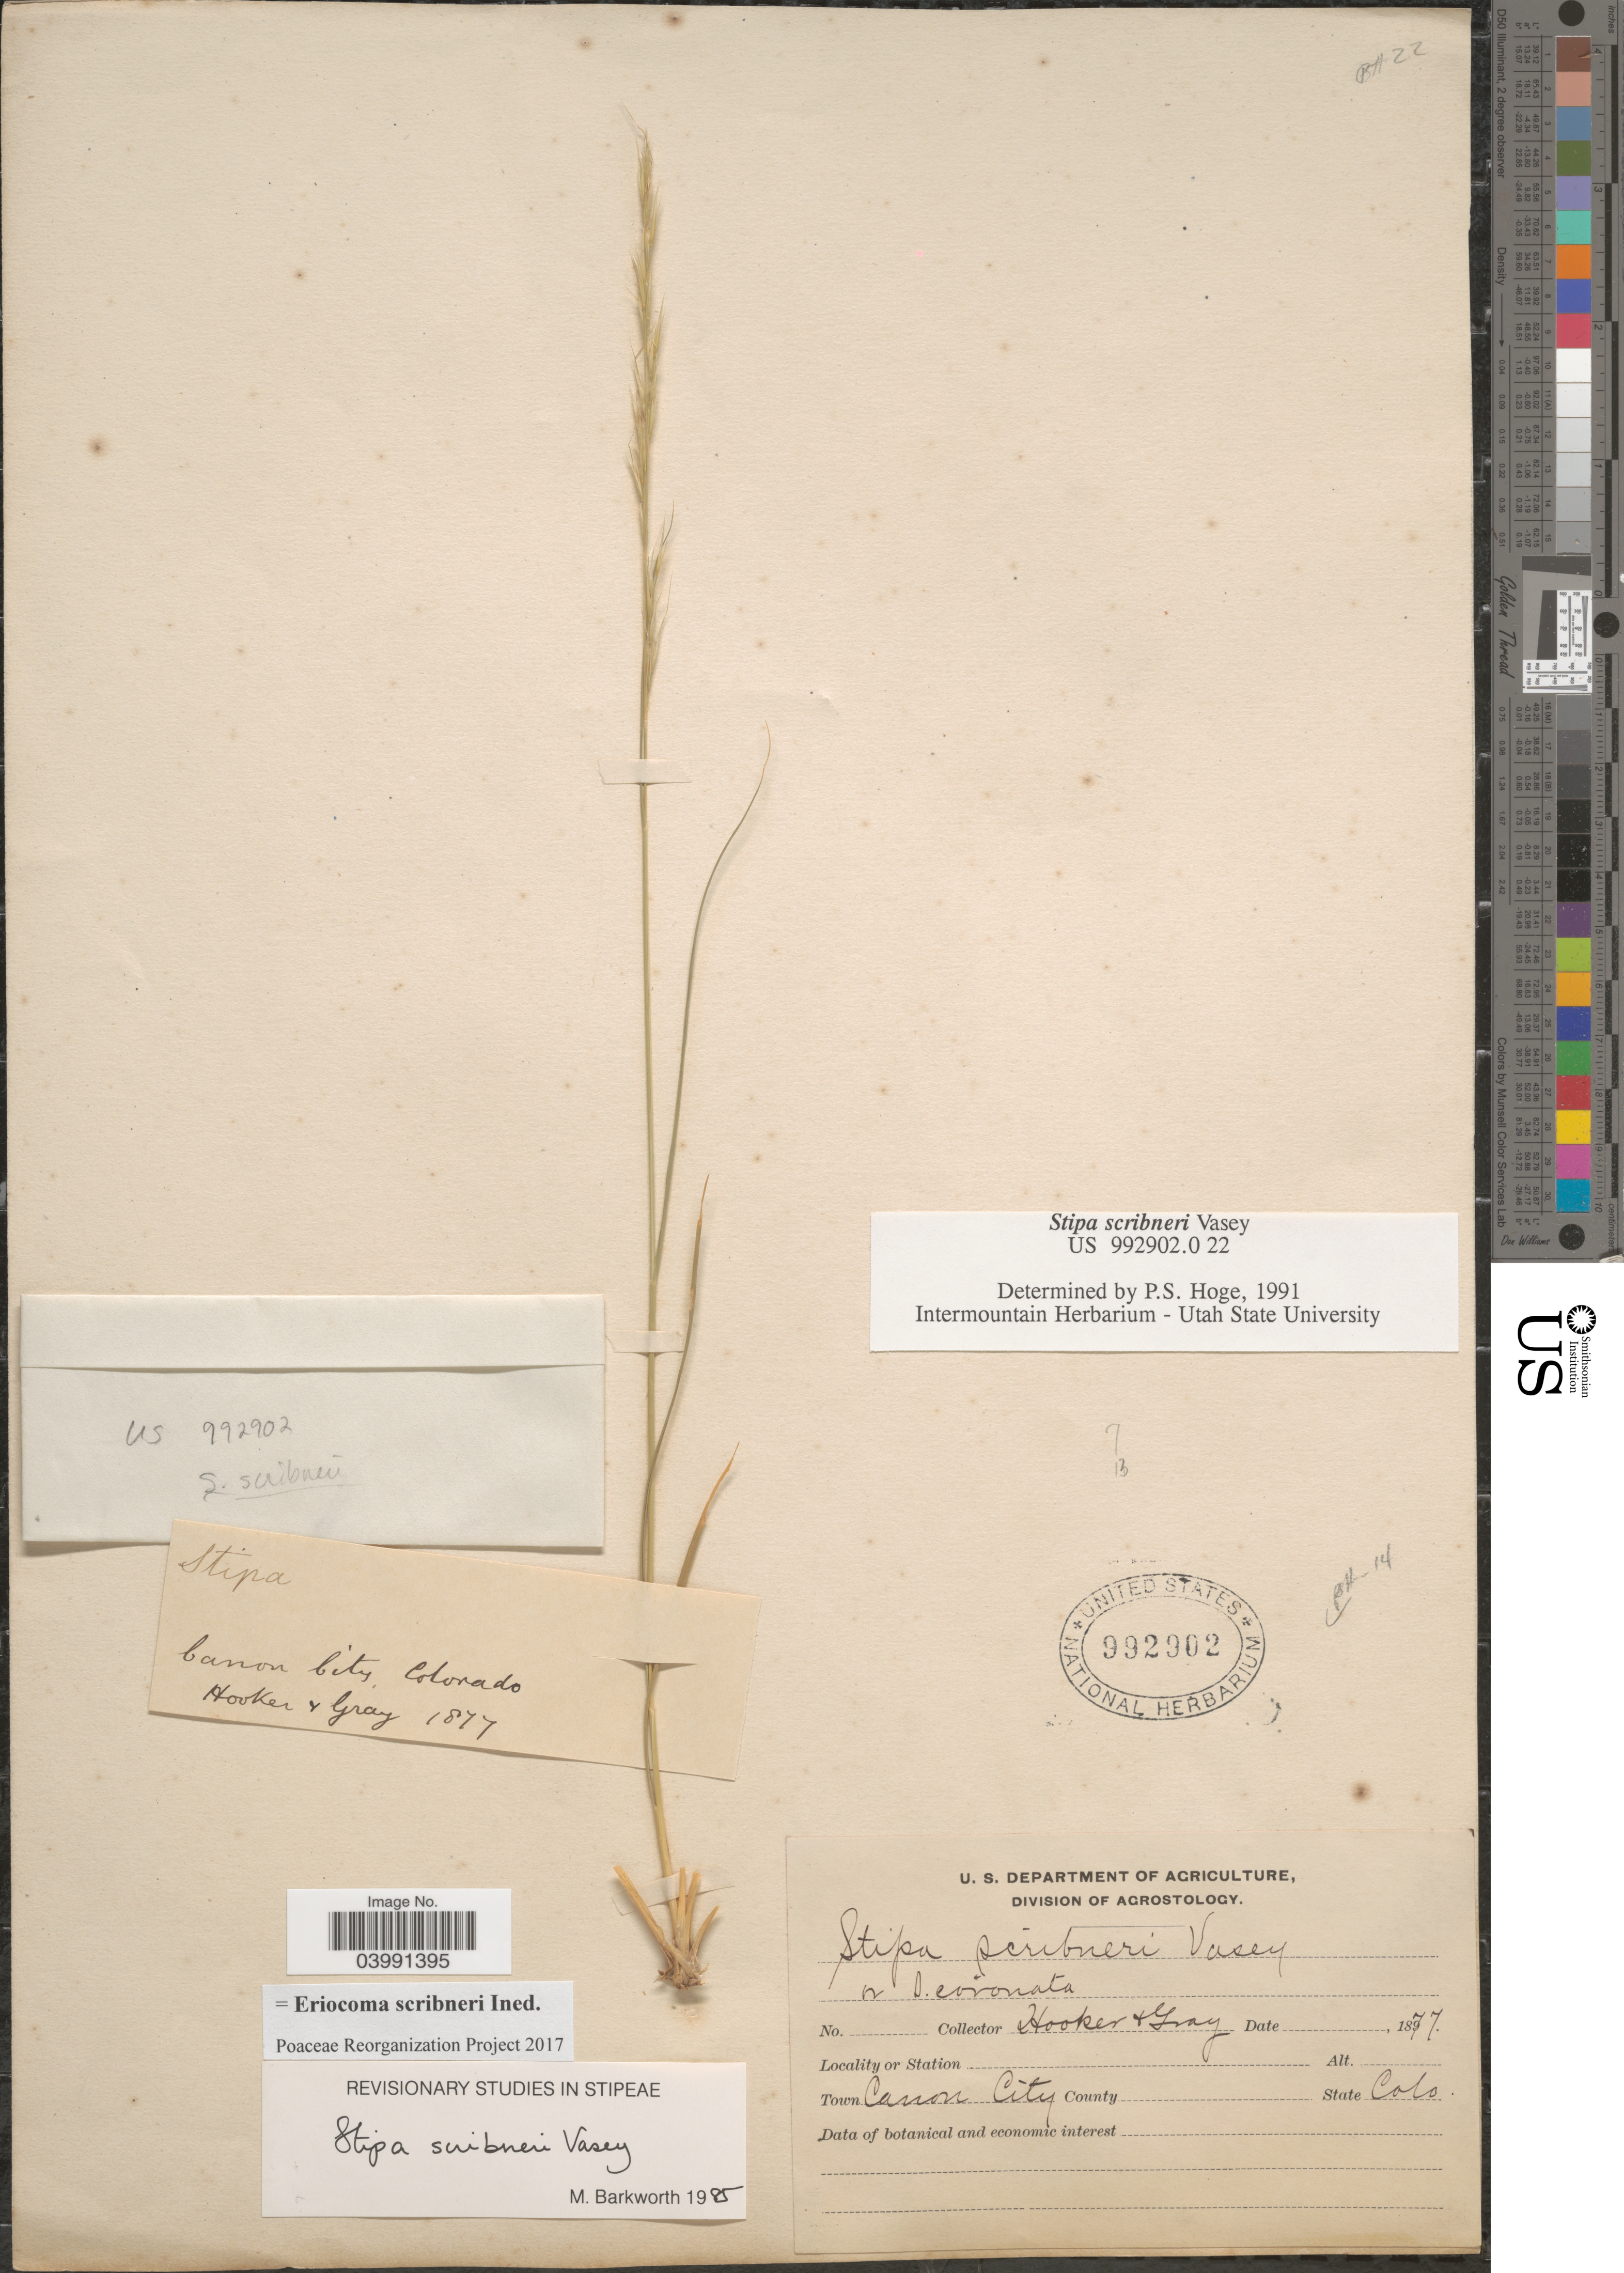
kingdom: Plantae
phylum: Tracheophyta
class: Liliopsida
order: Poales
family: Poaceae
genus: Eriocoma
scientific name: Eriocoma scribneri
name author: (Vasey) Romasch.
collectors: -. Hooker & -- Gray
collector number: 992902 ?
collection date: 1877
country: United States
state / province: Colorado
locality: Town Canon City.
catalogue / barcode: US 992902